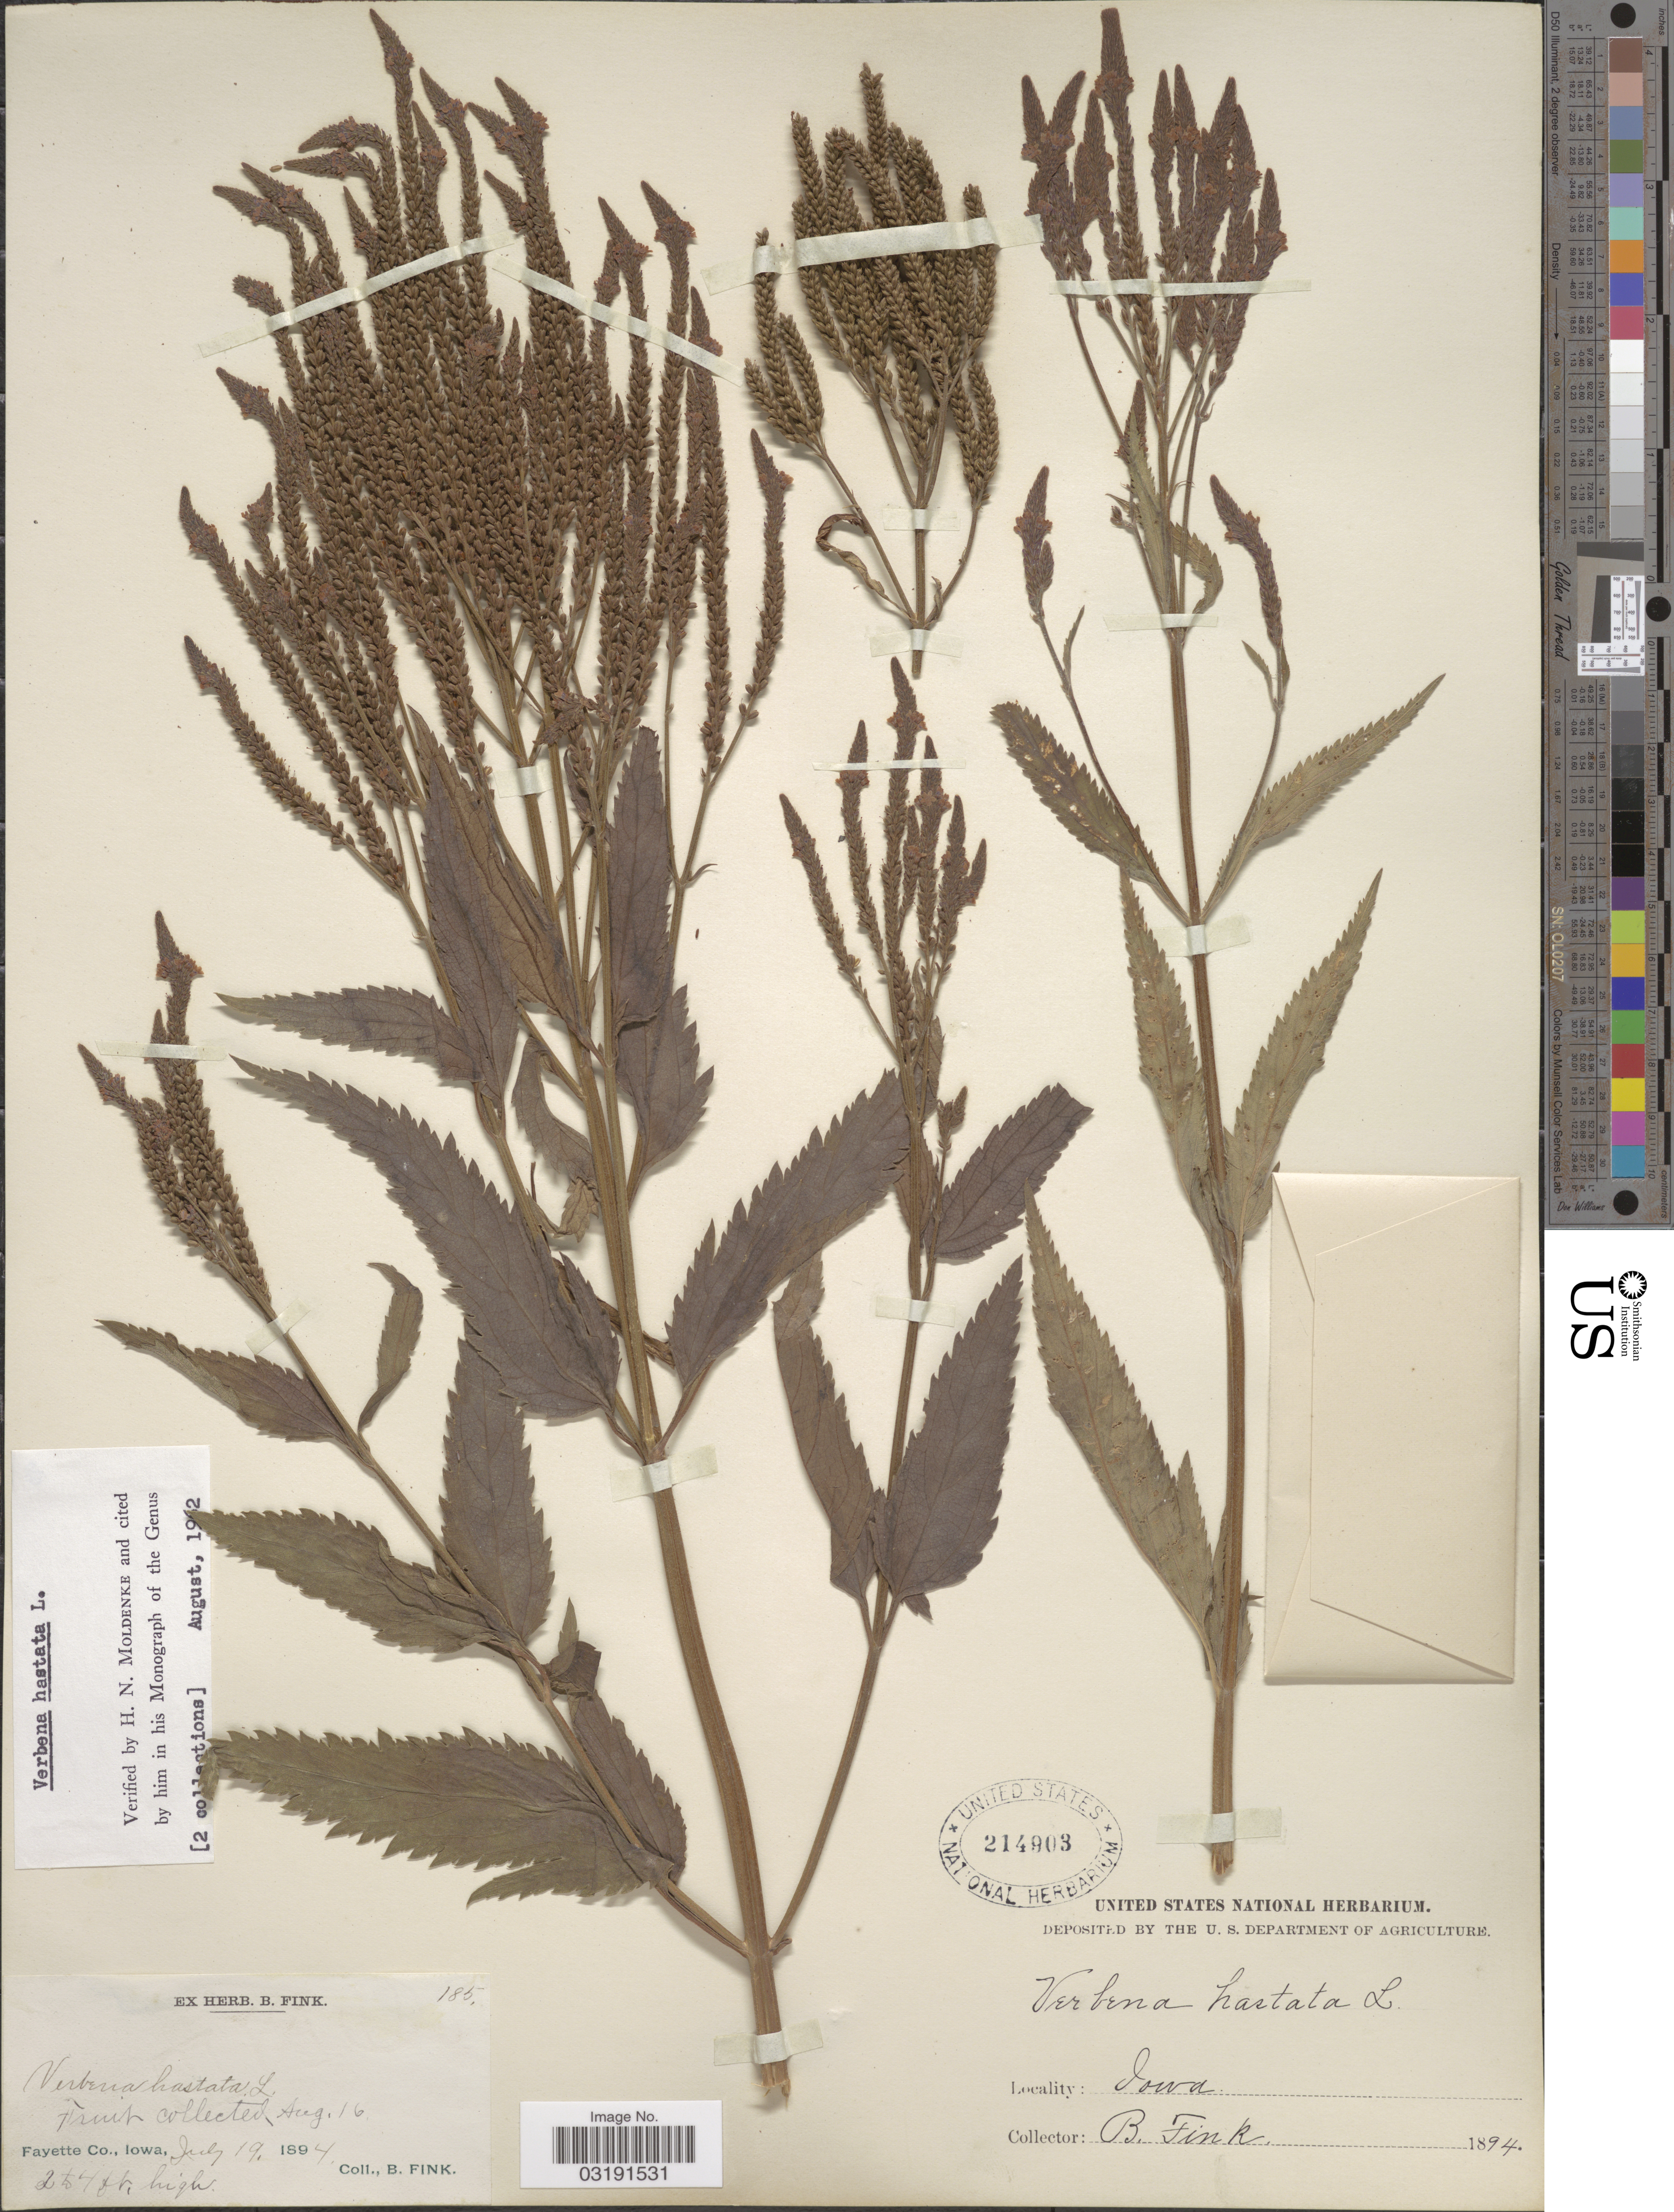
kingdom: Plantae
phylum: Tracheophyta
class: Magnoliopsida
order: Lamiales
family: Verbenaceae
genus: Verbena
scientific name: Verbena hastata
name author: L.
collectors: B. Fink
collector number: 185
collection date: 1894-07-19/1894-08-16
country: United States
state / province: Iowa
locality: Fayette Co.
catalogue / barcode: US 214903